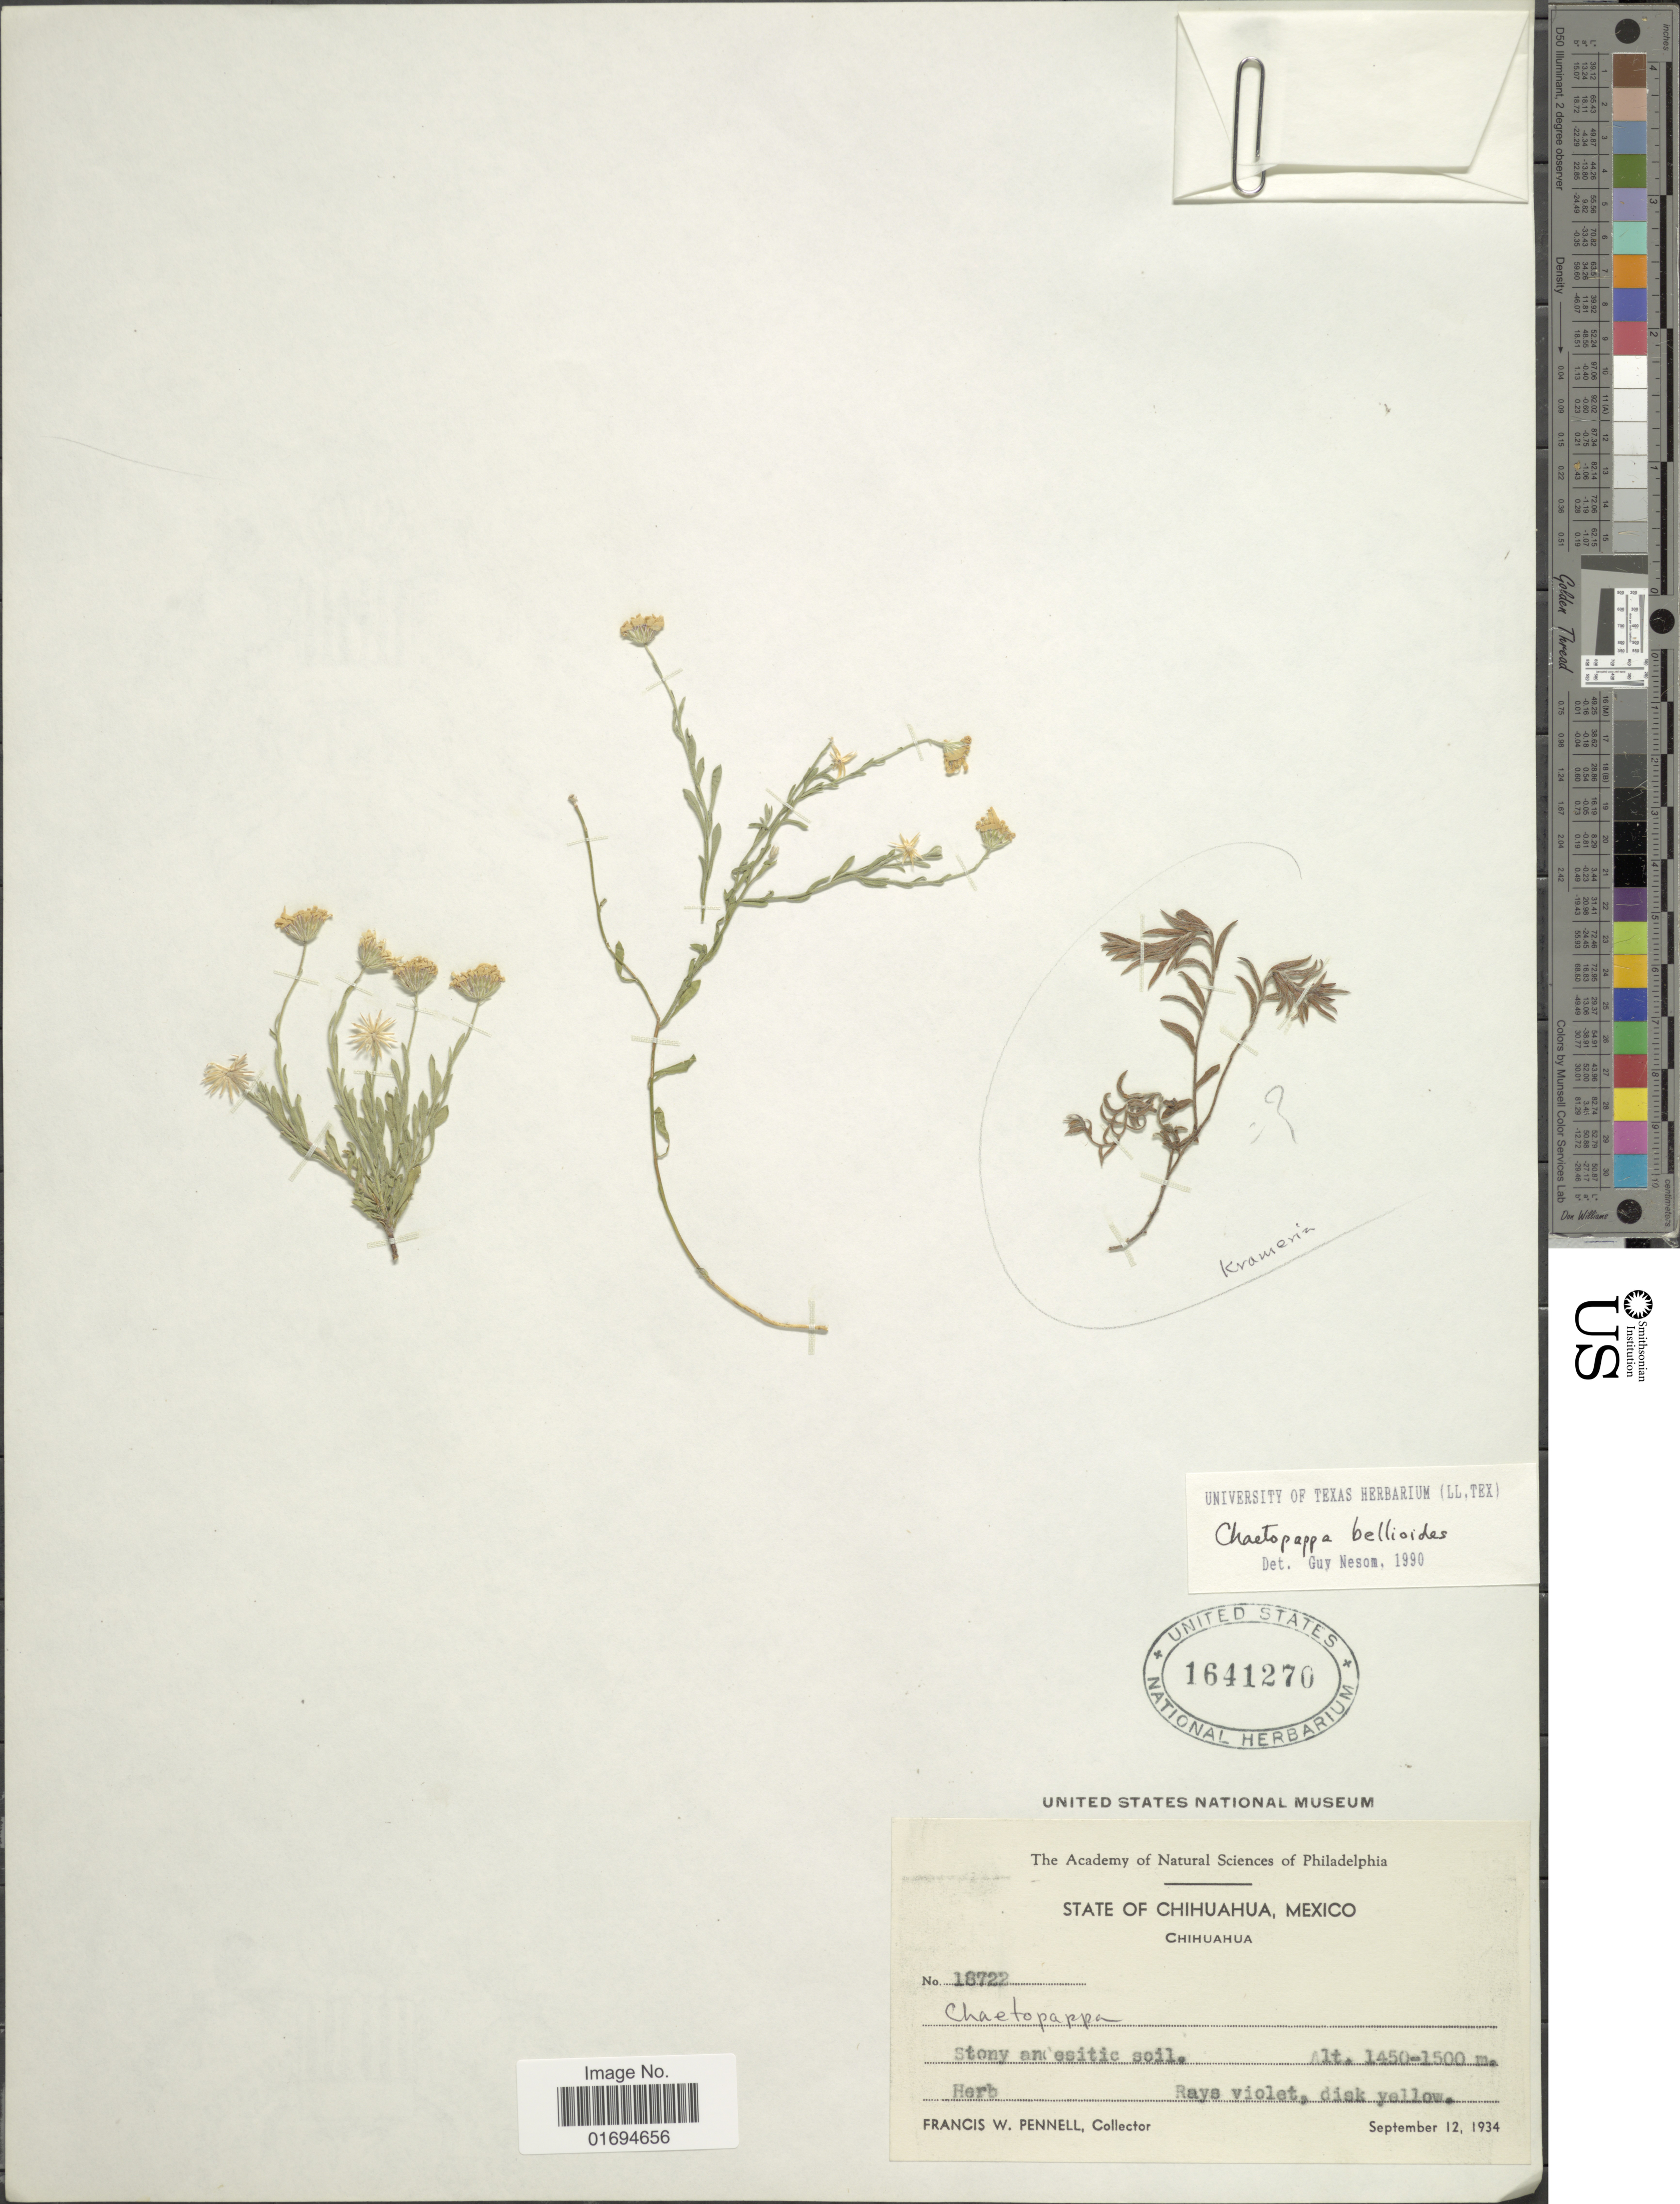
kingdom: Plantae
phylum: Tracheophyta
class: Magnoliopsida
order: Asterales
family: Asteraceae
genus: Chaetopappa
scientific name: Chaetopappa bellioides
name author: (A. Gray) Shinners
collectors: F. W. Pennell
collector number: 18722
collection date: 1934-09-12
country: Mexico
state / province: Chihuahua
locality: Chihuahua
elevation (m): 1450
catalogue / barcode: US 1641270